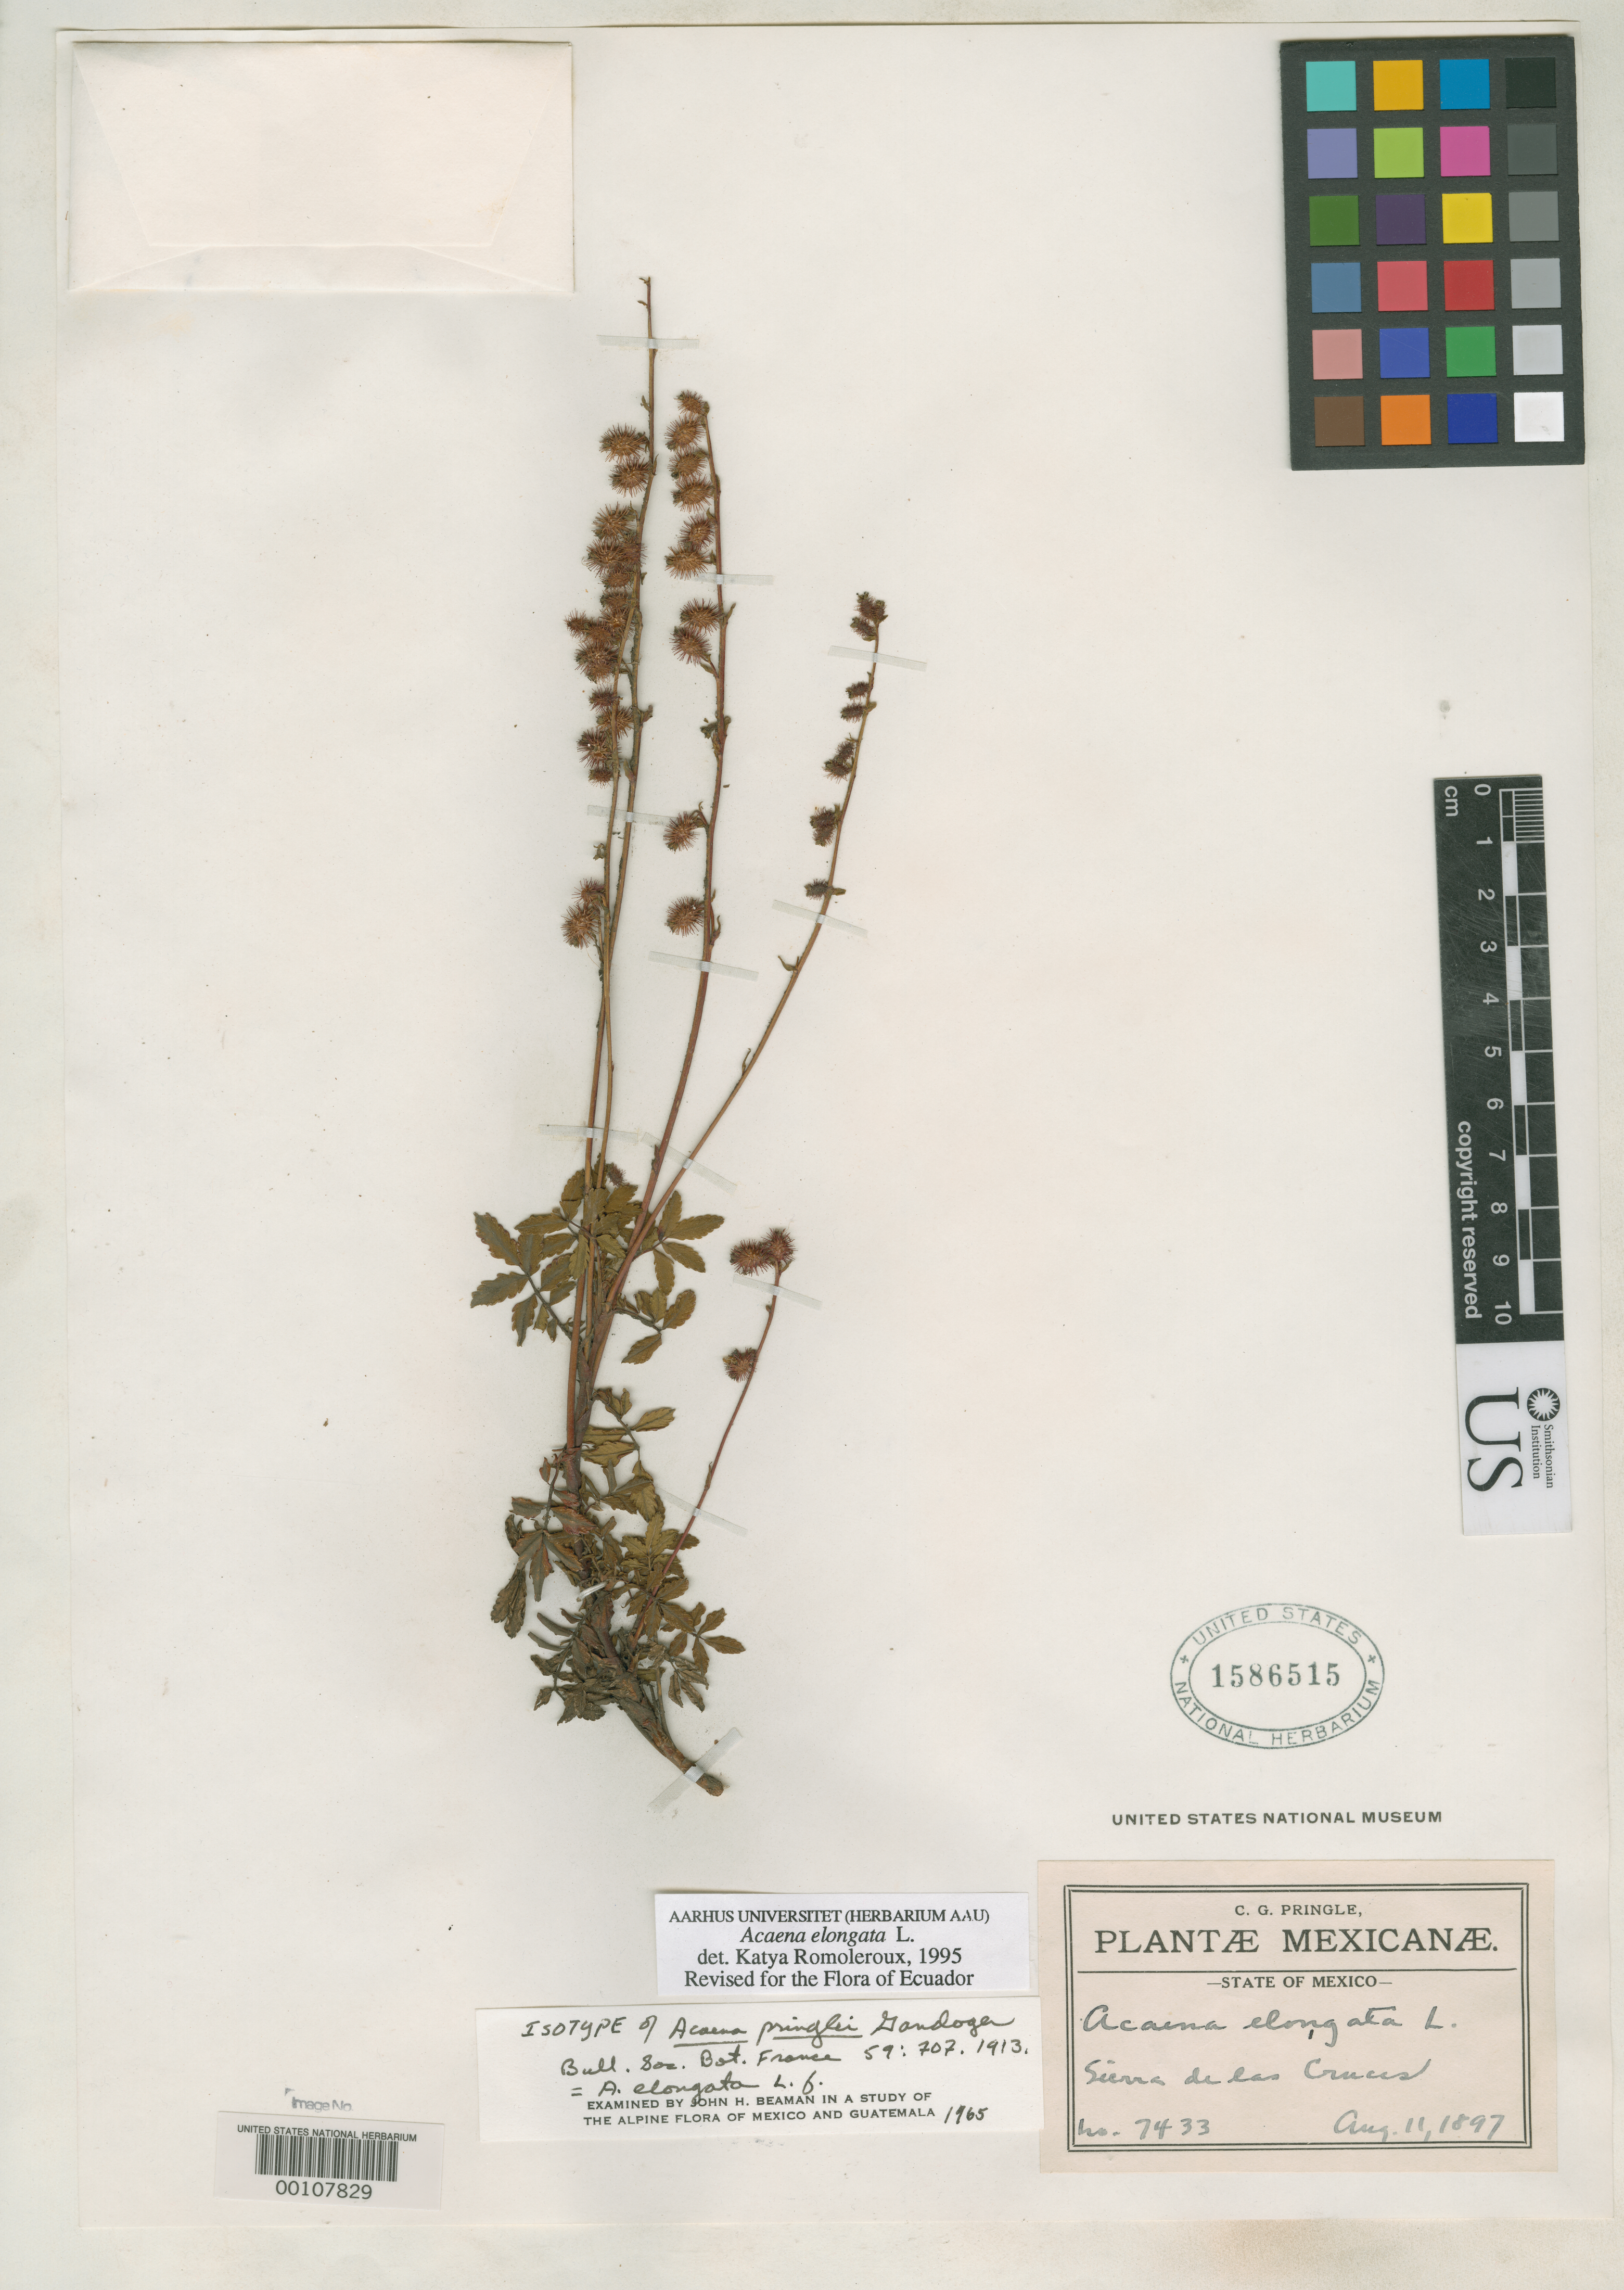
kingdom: Plantae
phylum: Tracheophyta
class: Magnoliopsida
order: Rosales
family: Rosaceae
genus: Acaena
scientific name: Acaena pringlei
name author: Gand.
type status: Type Fragment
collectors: C. G. Pringle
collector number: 7433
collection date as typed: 11 Aug 1897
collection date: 1897-08-11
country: Mexico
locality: E of Monserrat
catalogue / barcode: US 1586515